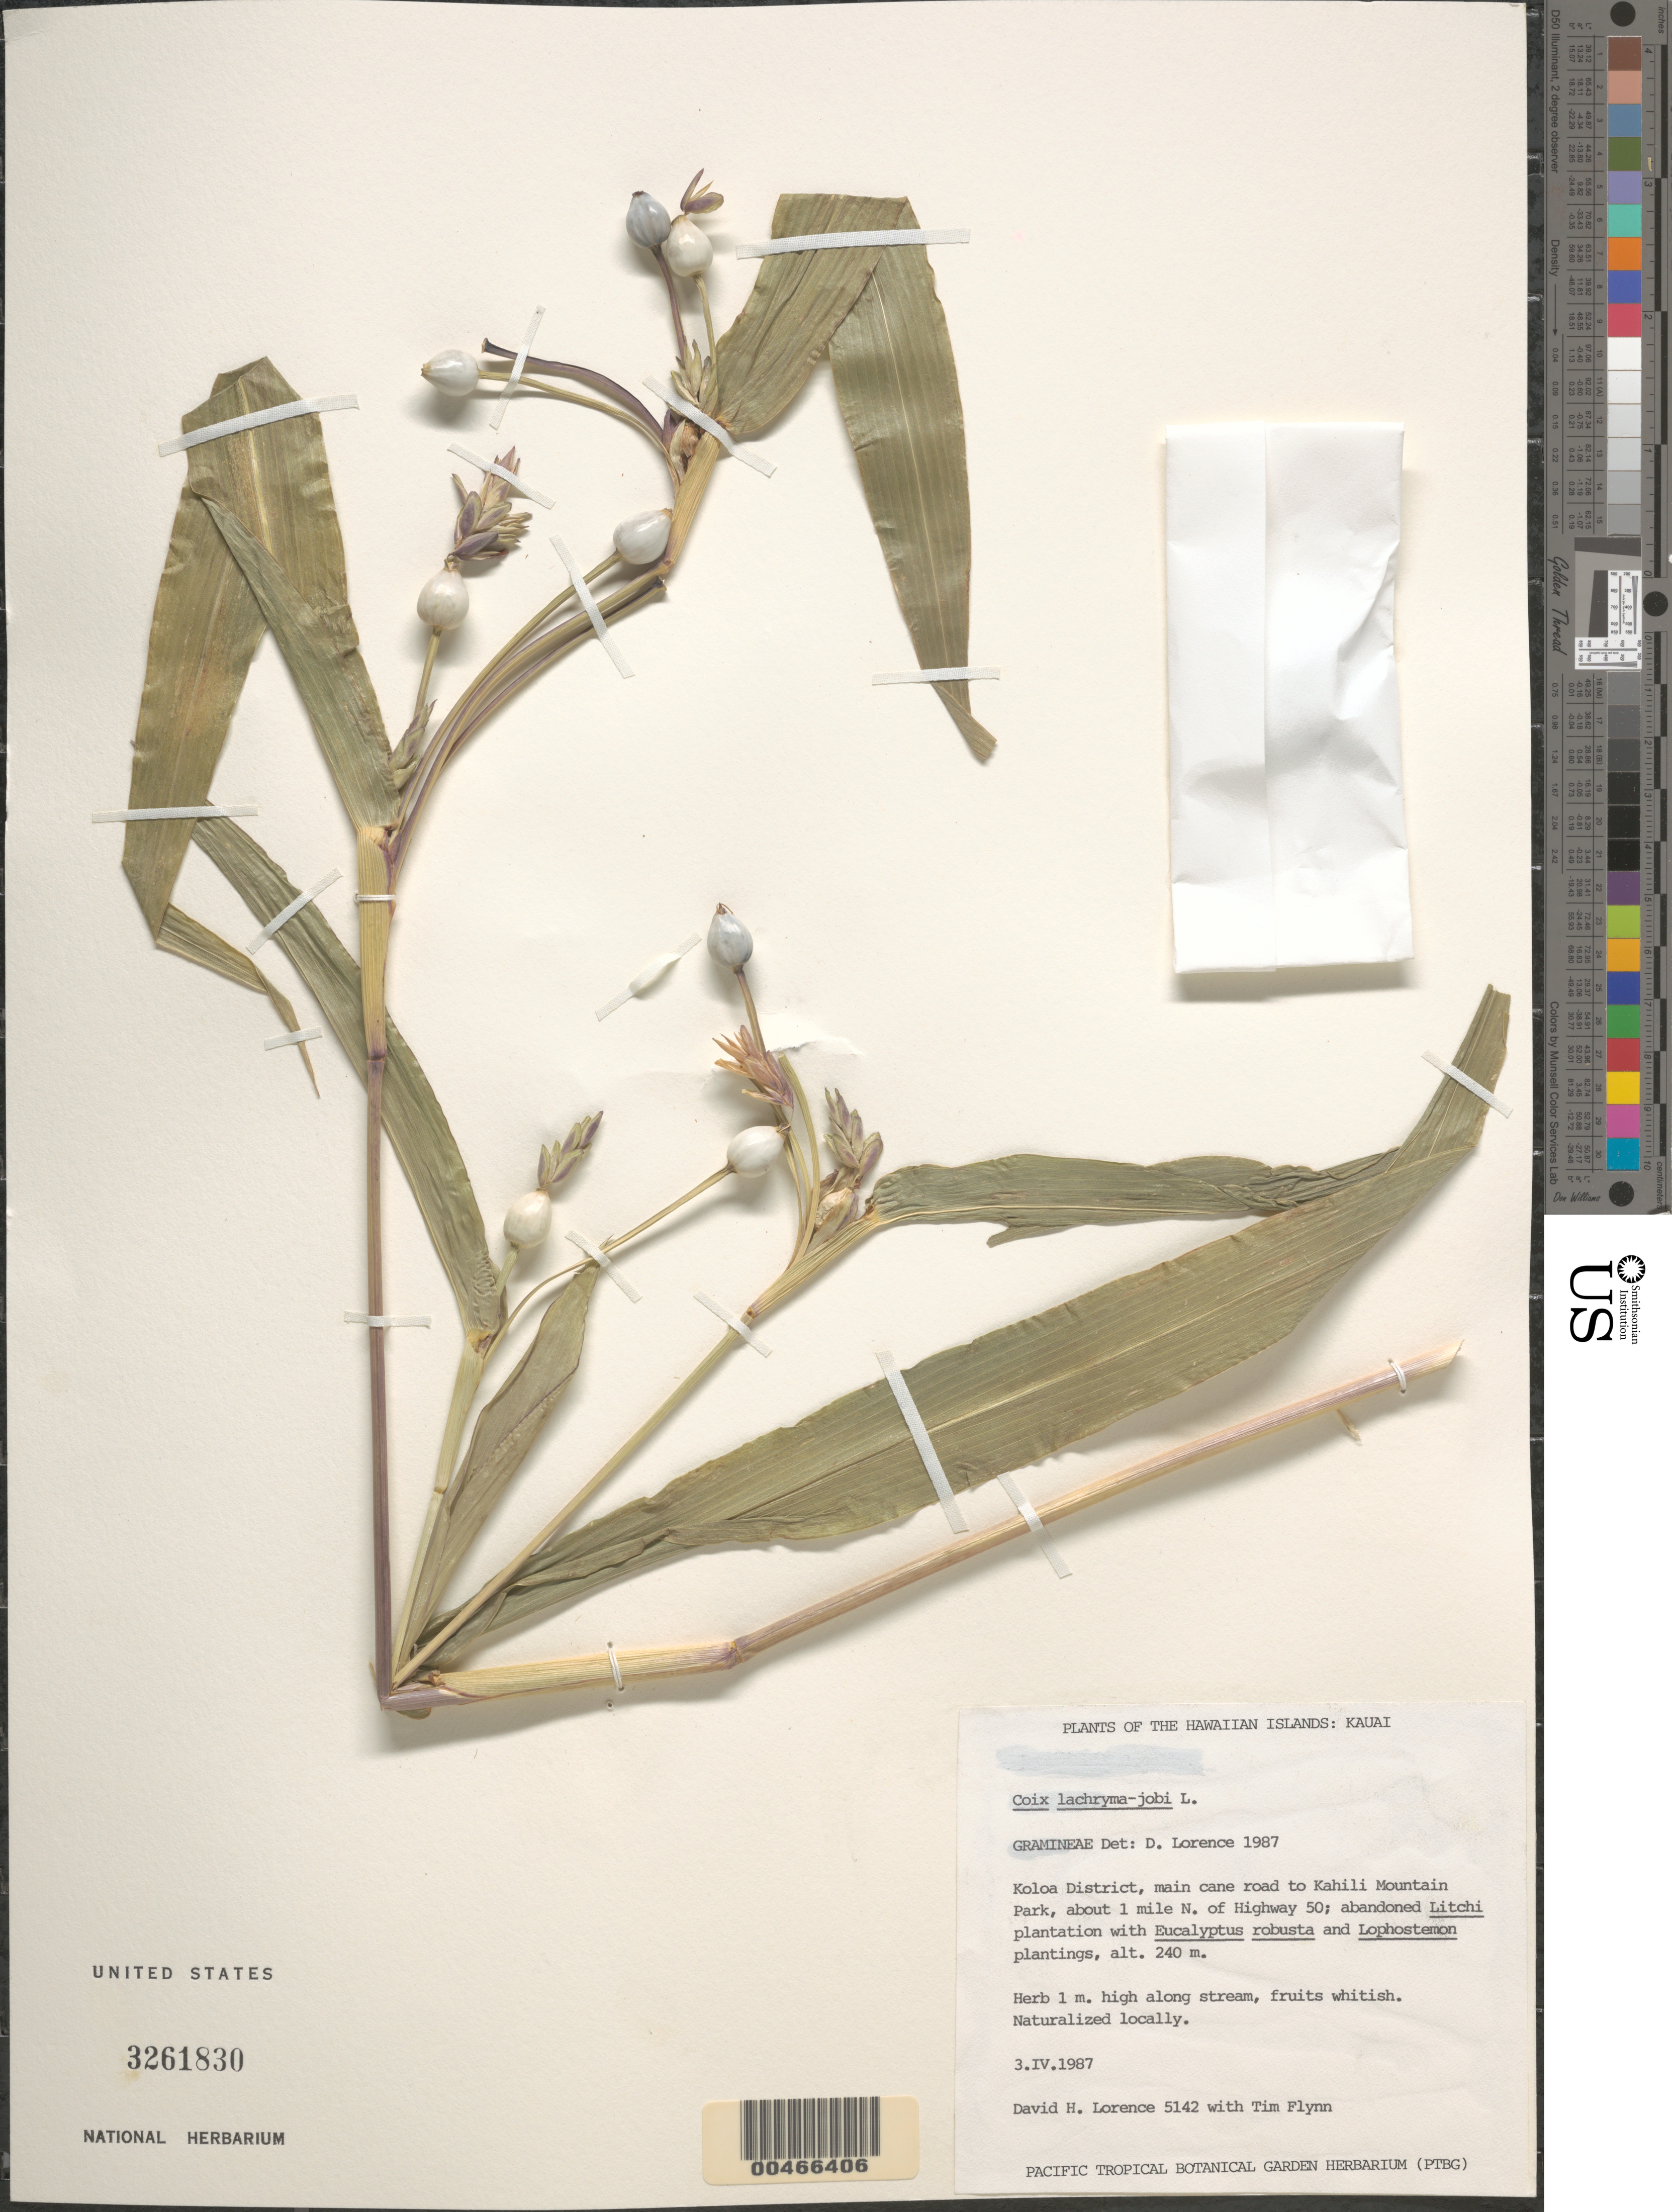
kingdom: Plantae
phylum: Tracheophyta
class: Liliopsida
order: Poales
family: Poaceae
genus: Coix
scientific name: Coix lacryma-jobi var. lacryma-jobi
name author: L.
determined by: Faccenda, K.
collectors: D. Lorence & T. W. Flynn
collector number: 5142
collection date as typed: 3 Apr 1987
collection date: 1987-04-03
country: United States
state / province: Hawaii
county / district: Kauai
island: Kaua'i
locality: Koloa District, main cane road to Kahili Mt. Park, about 1 mi N of Hwy. 50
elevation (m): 240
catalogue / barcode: US 3261830